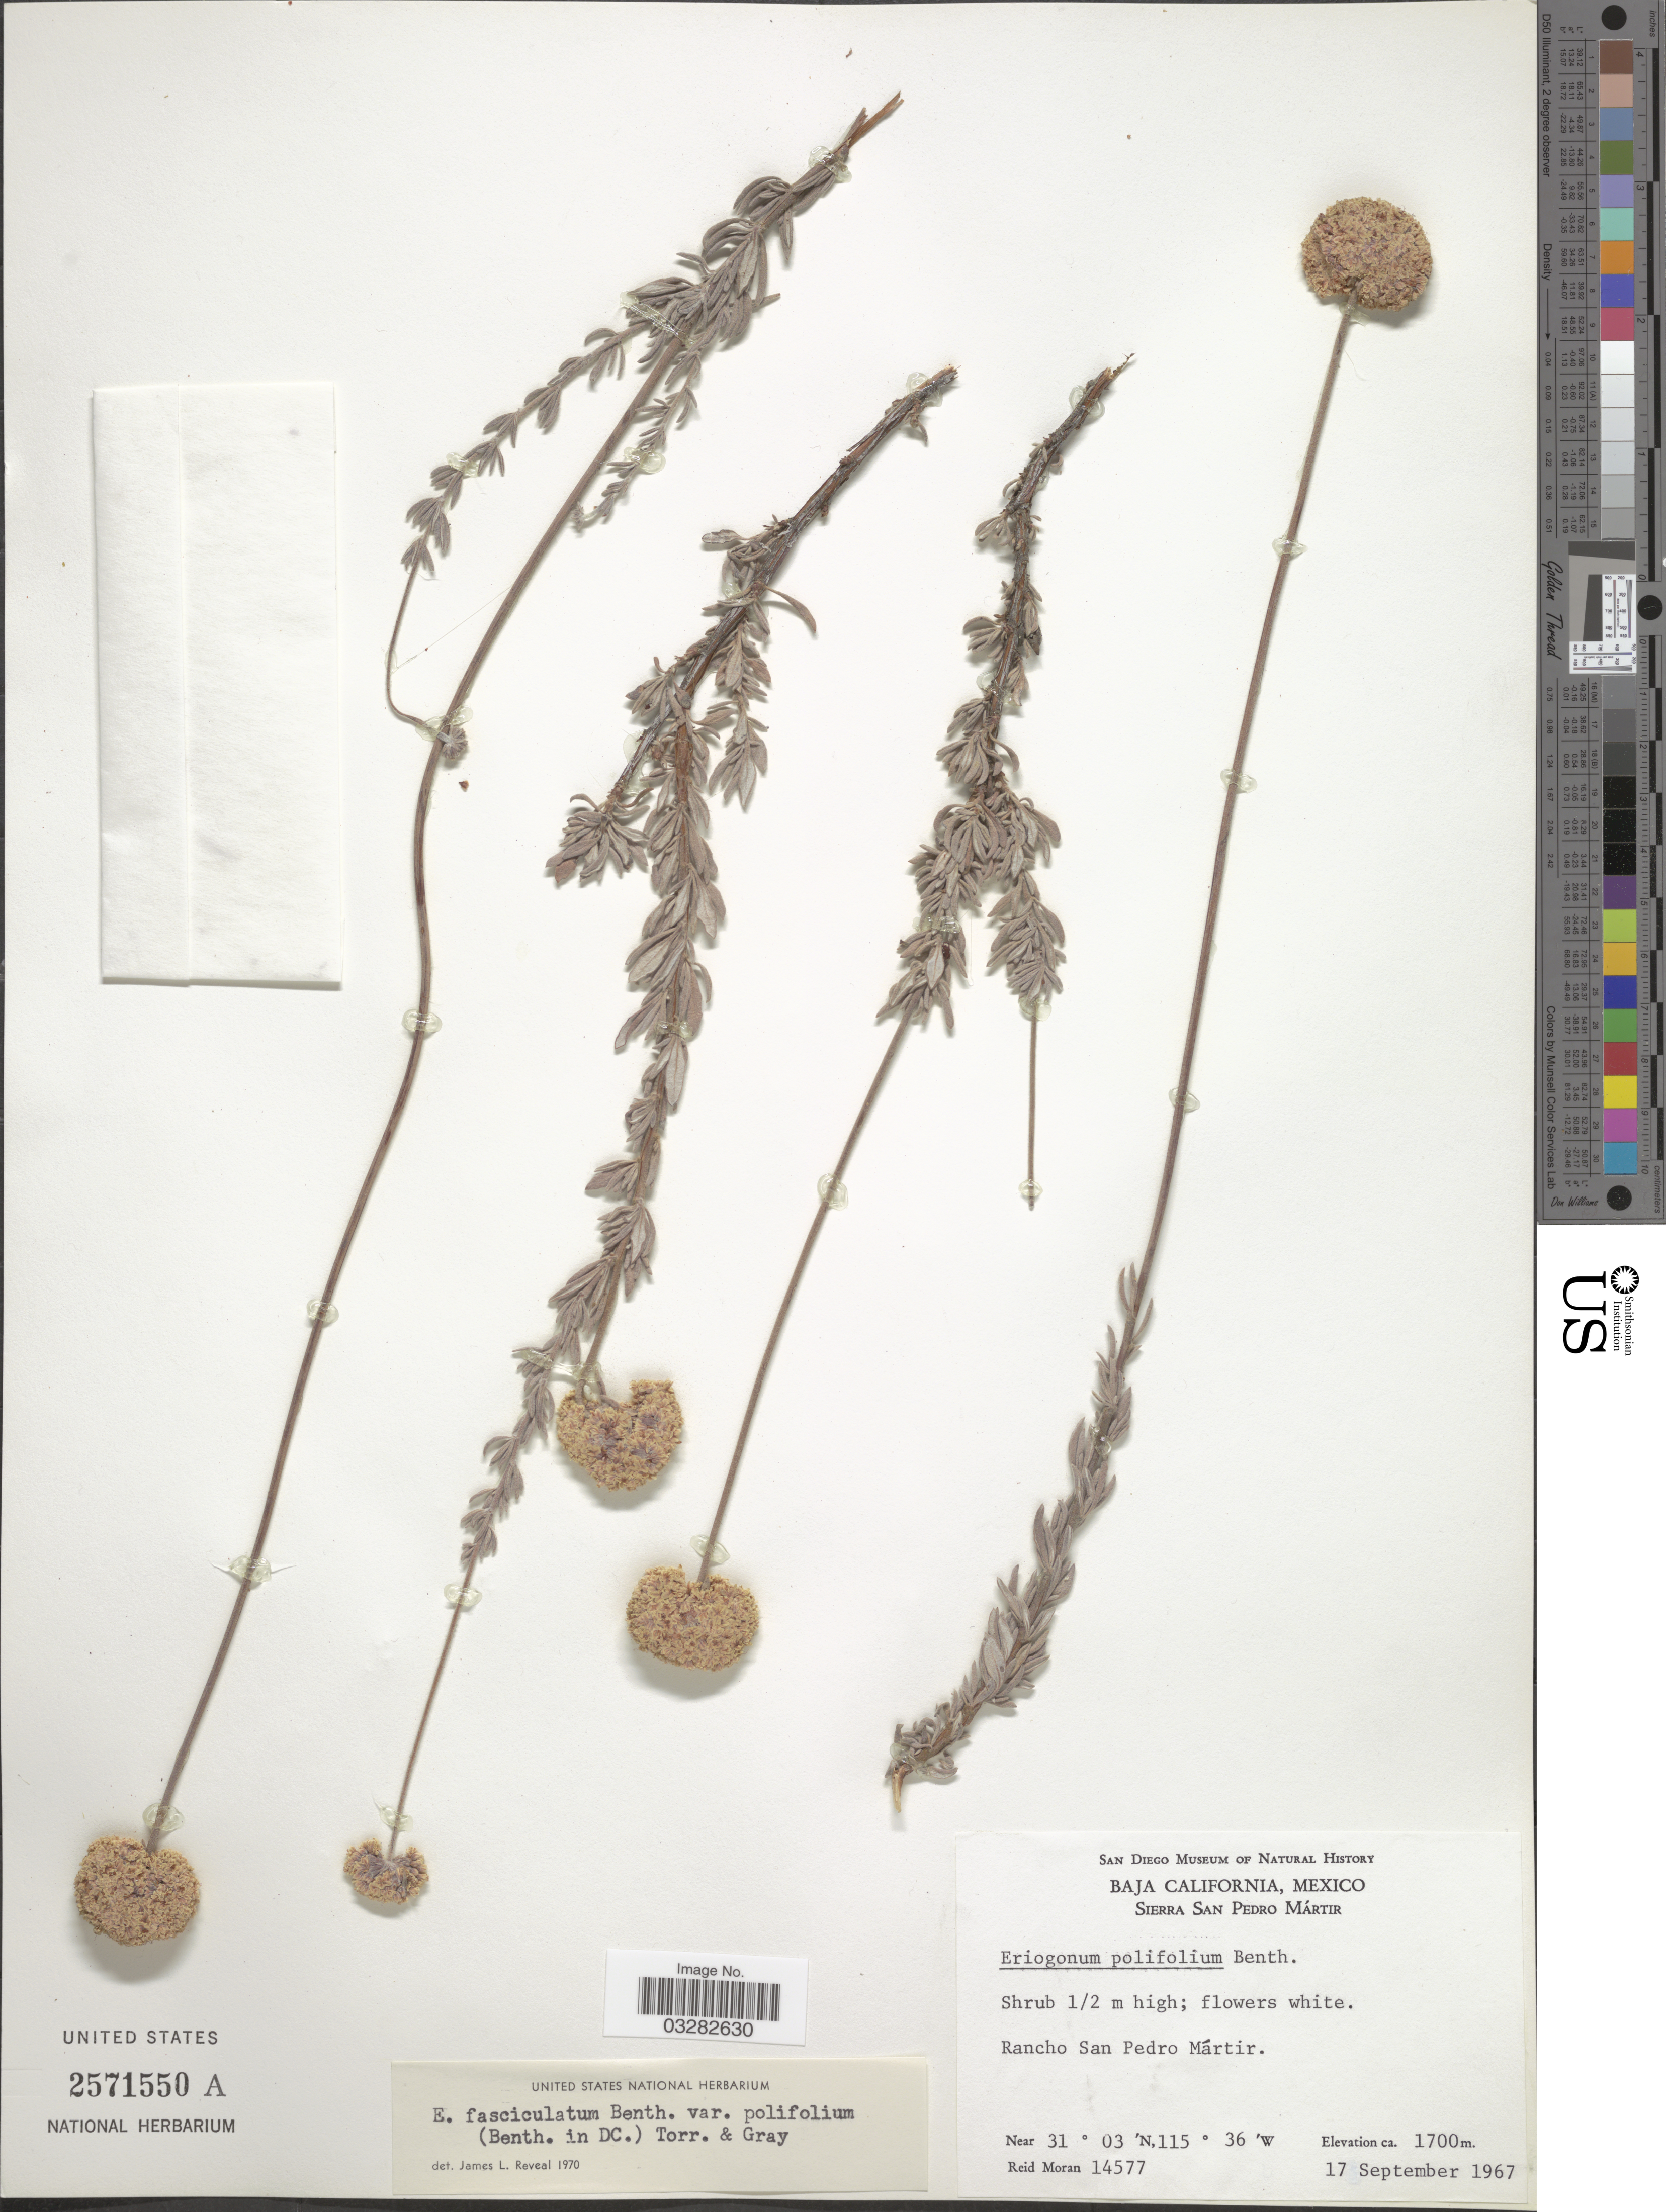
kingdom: Plantae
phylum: Tracheophyta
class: Magnoliopsida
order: Caryophyllales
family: Polygonaceae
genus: Eriogonum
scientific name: Eriogonum fasciculatum var. polifolium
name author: (Benth.) Torr. & A. Gray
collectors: R. Moran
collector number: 14577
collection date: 1967-09-17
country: Mexico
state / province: Baja California Norte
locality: Sierra San Pedro Mártir. Rancho San Pedro Mártir.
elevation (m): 1700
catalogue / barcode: US 2571550A